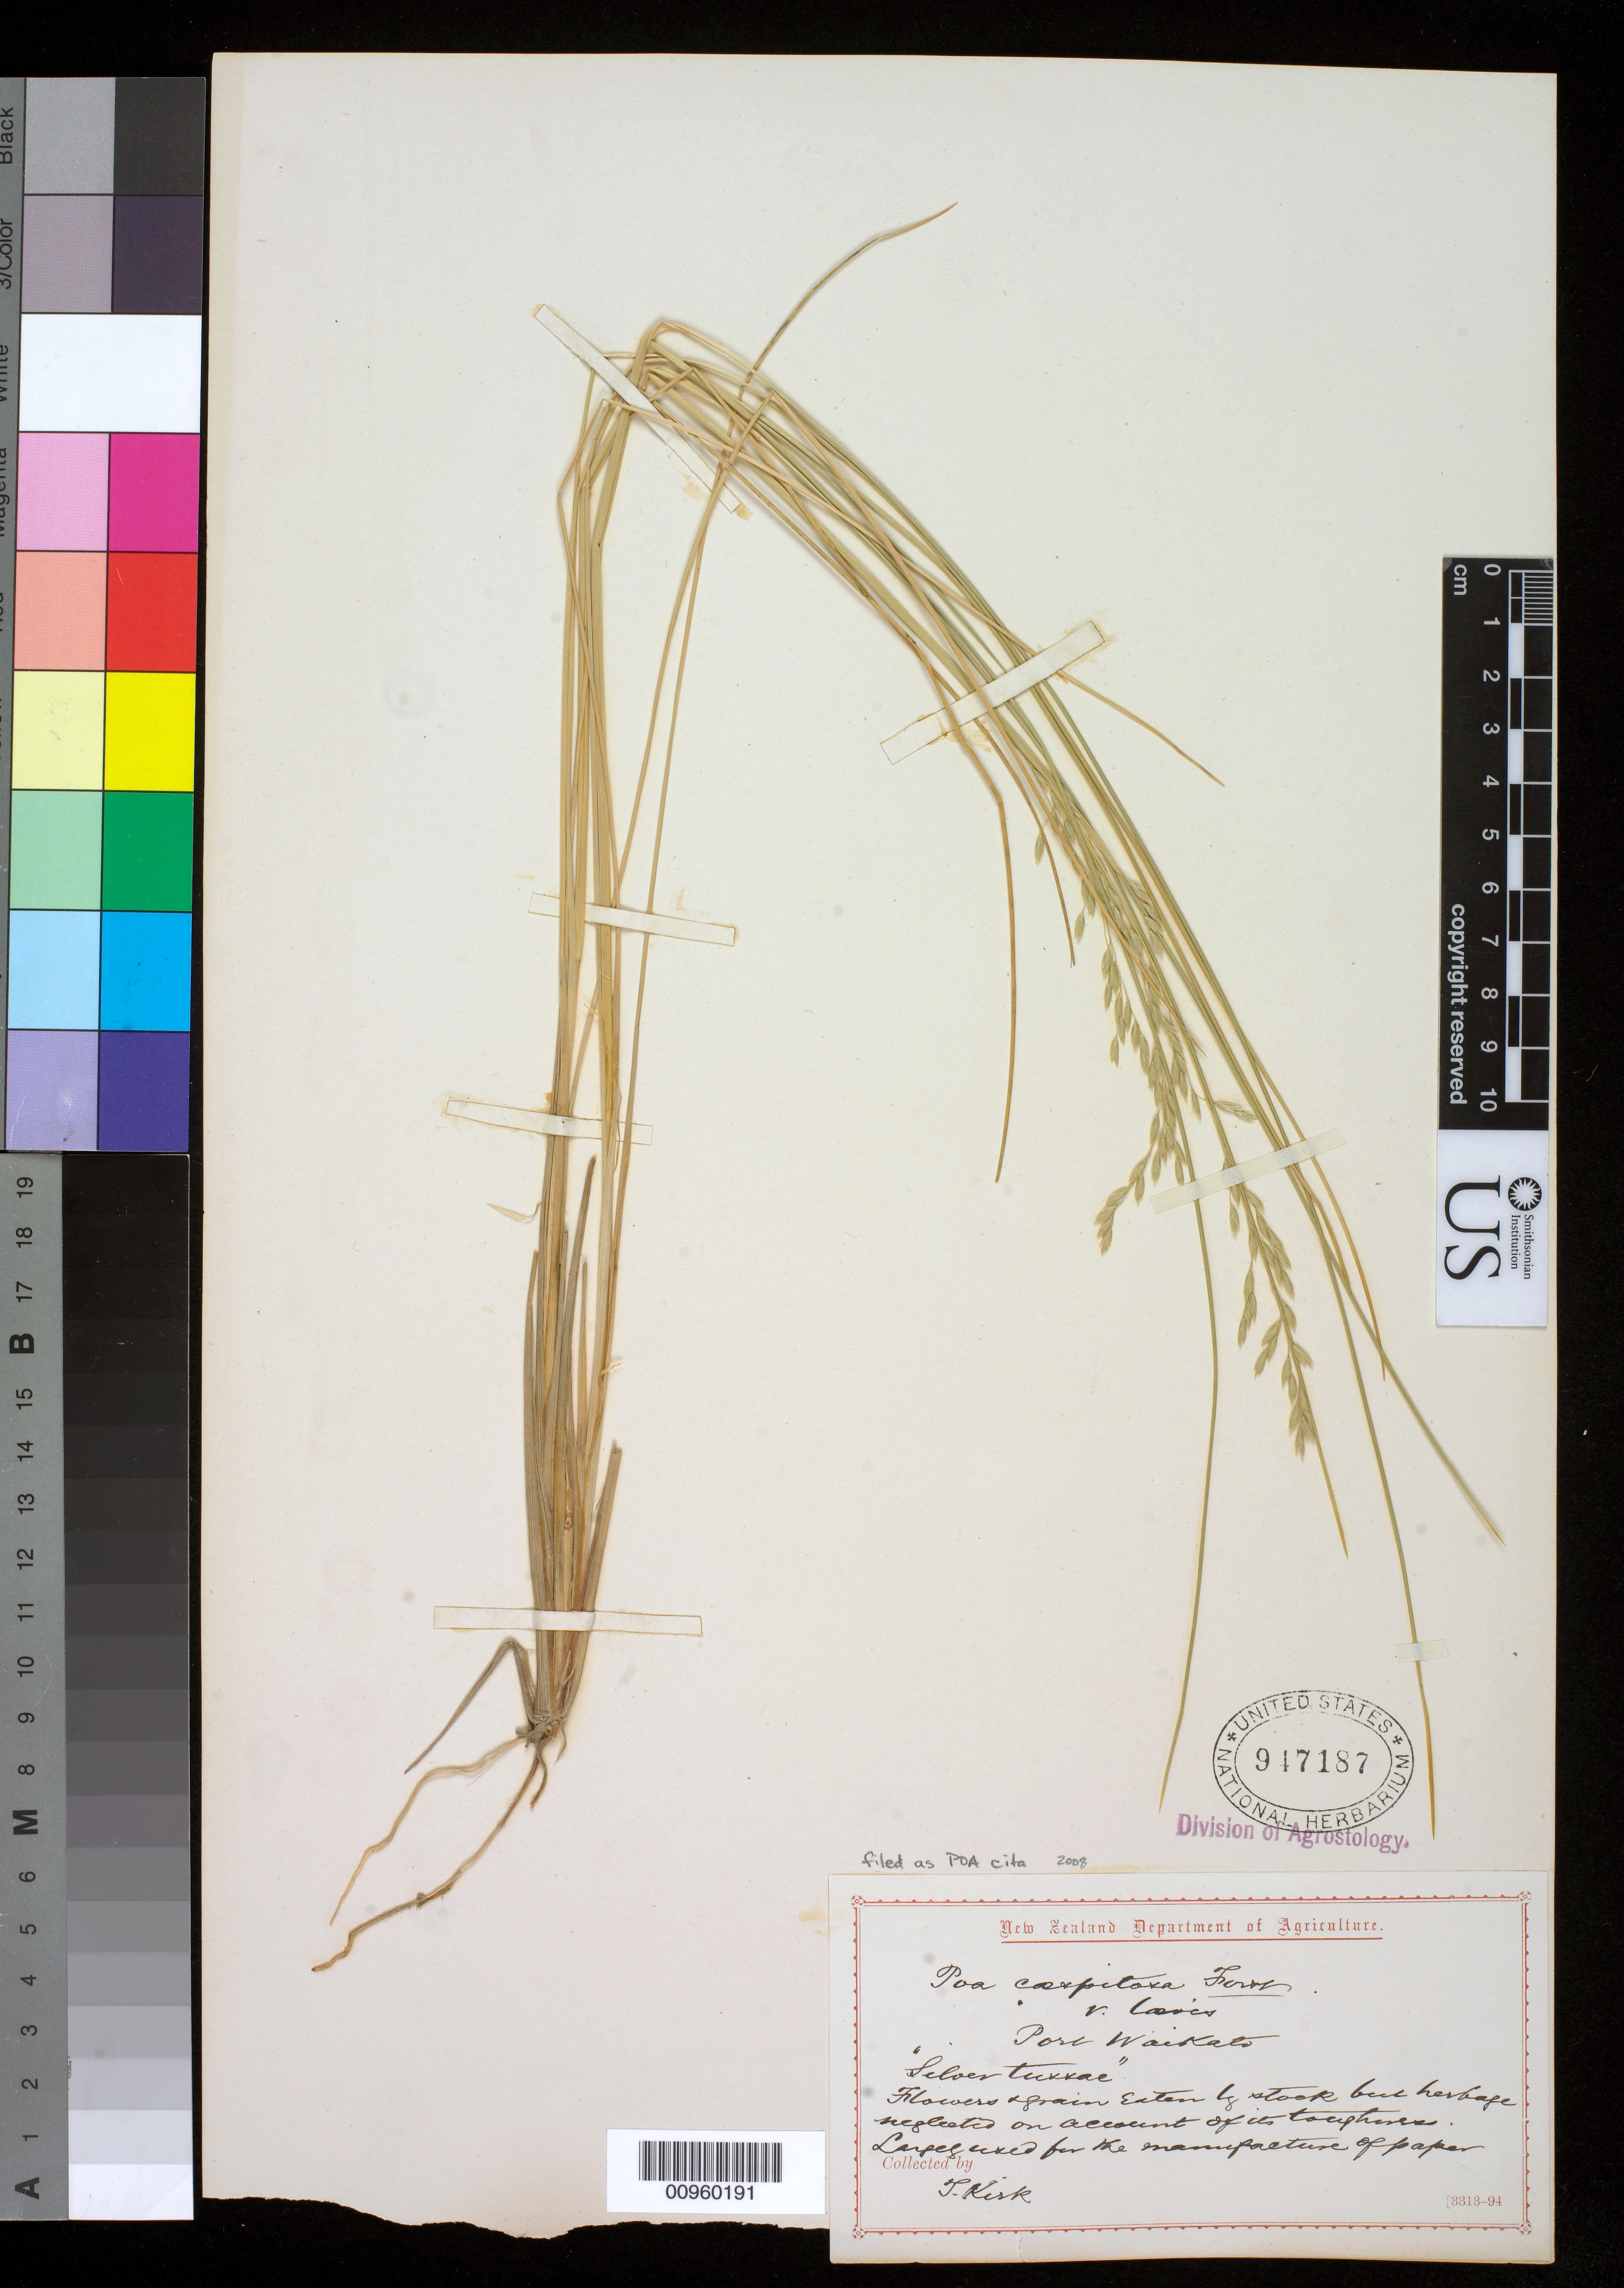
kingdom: Plantae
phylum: Tracheophyta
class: Liliopsida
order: Poales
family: Poaceae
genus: Poa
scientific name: Poa cita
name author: Edgar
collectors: T. Kirk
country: New Zealand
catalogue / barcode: US 947187